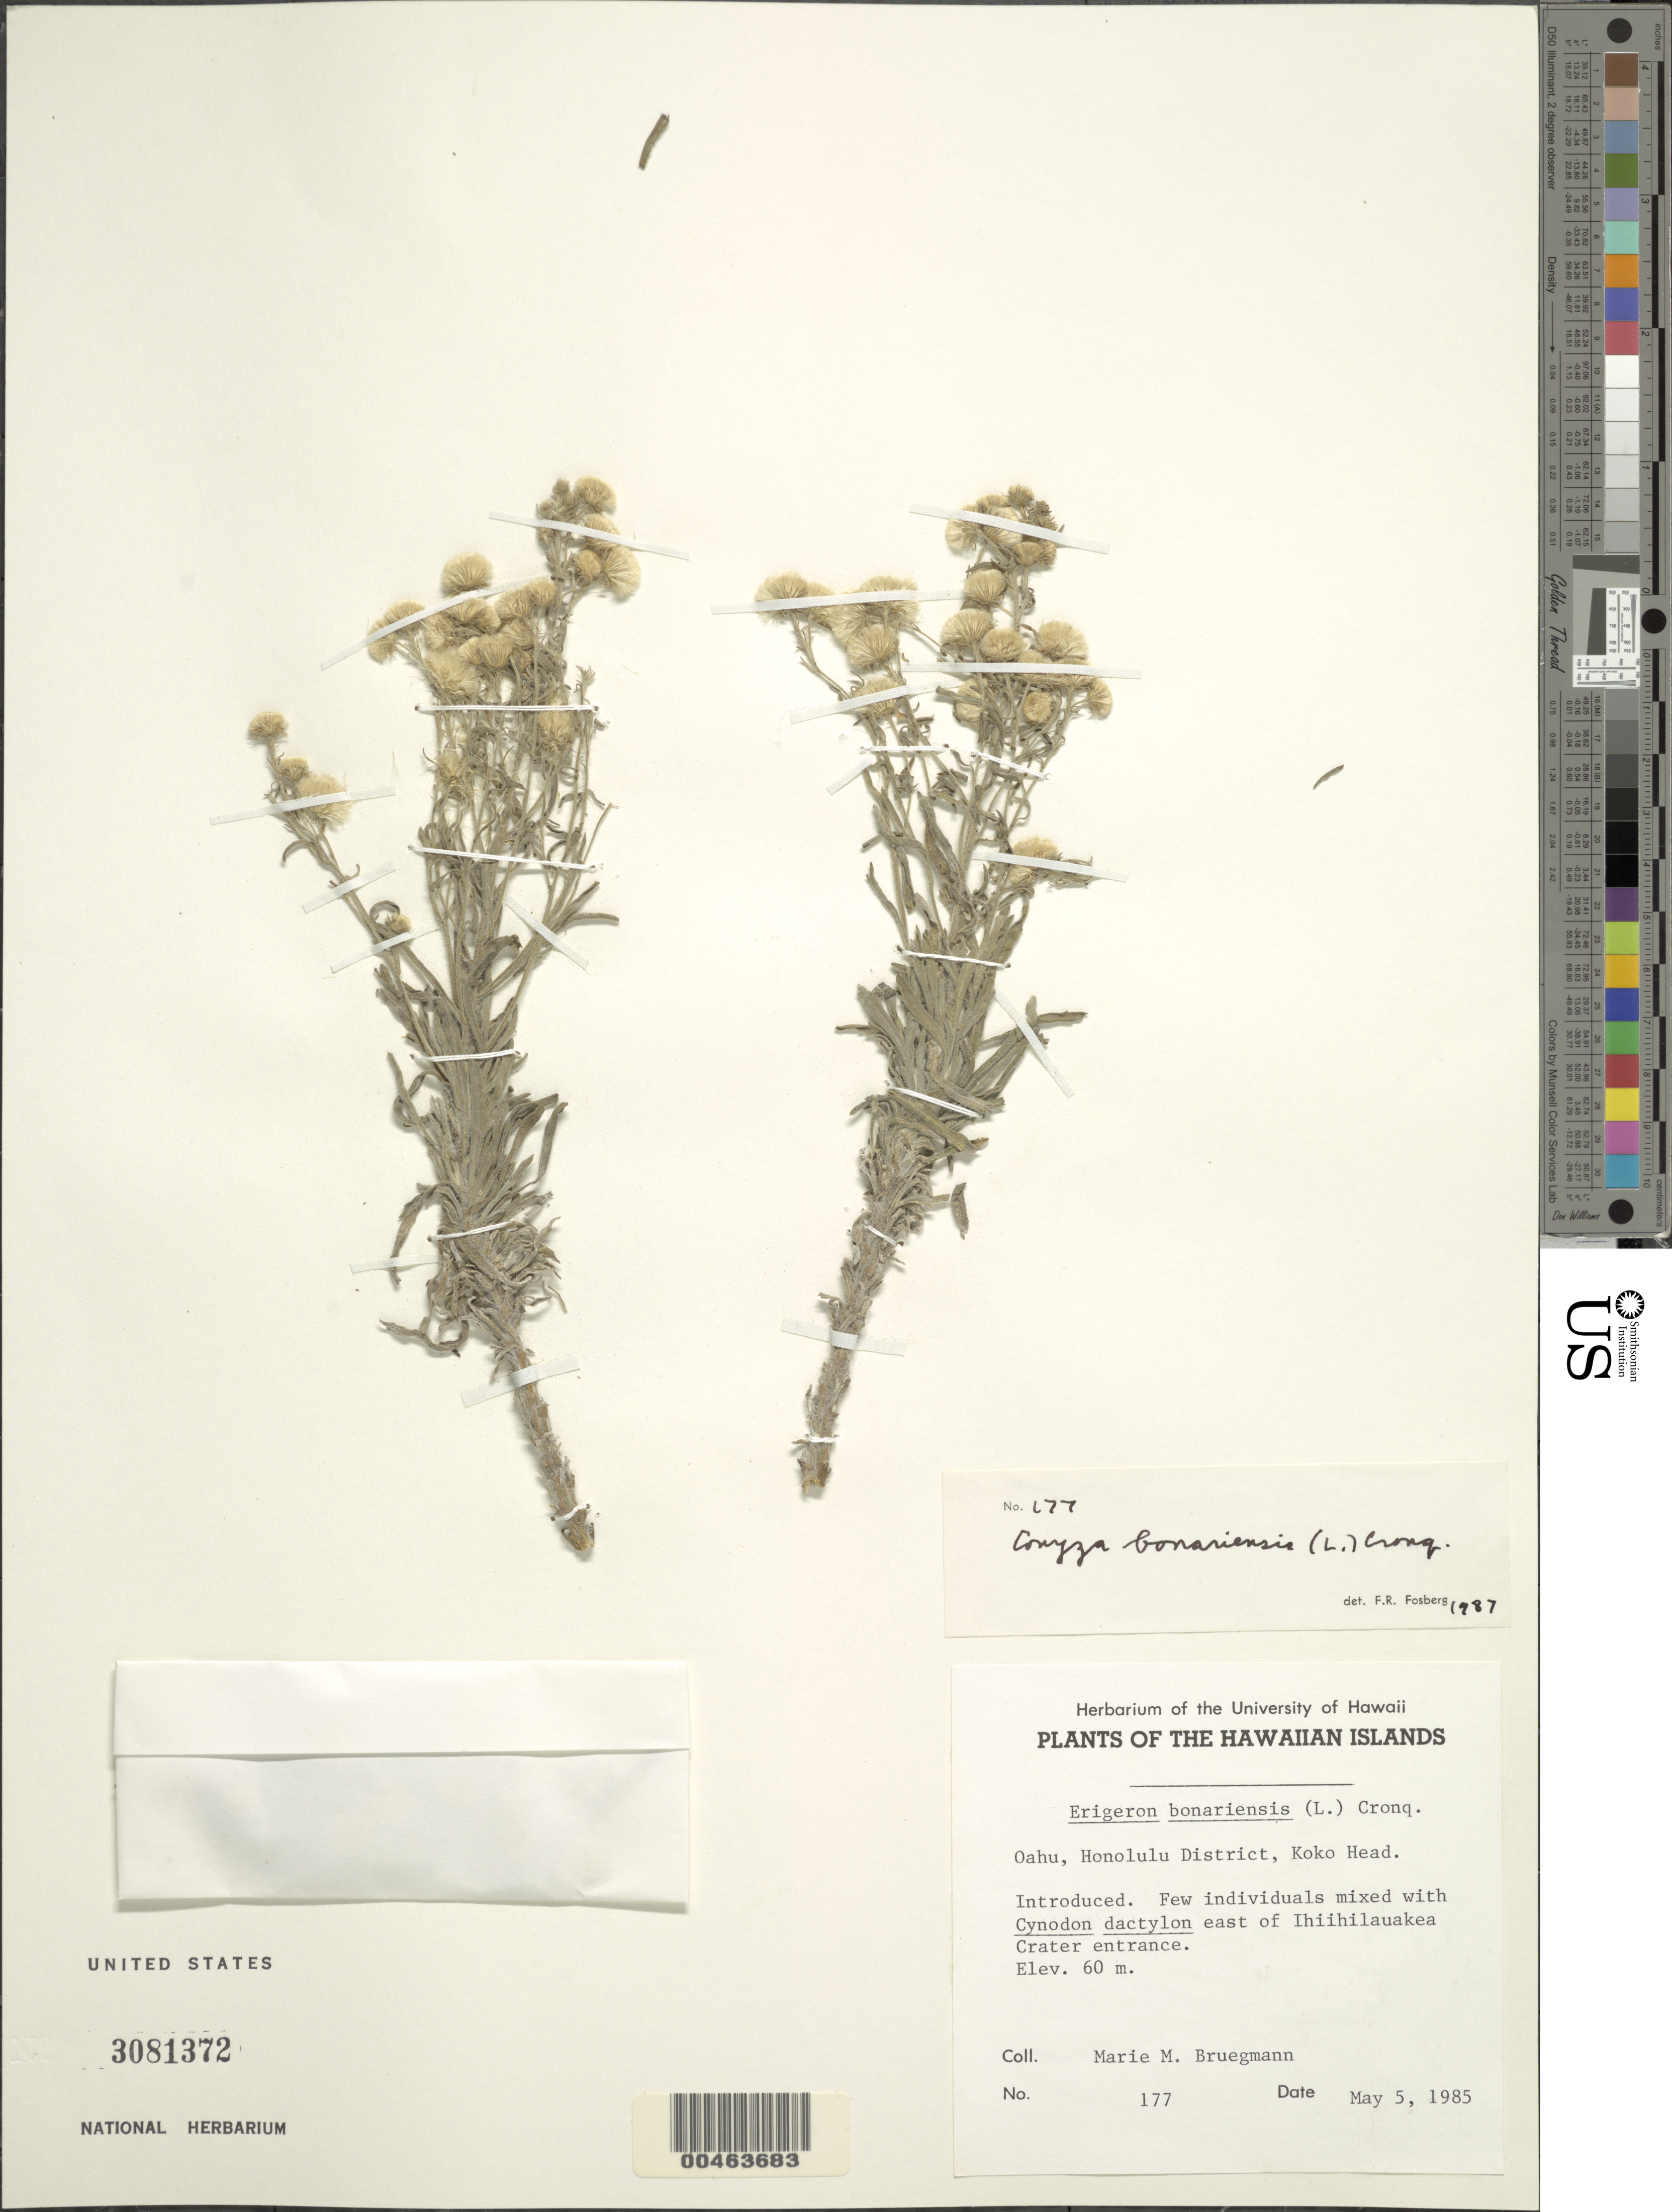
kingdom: Plantae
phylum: Tracheophyta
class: Magnoliopsida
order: Asterales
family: Asteraceae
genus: Erigeron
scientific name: Erigeron bonariensis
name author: L.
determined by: Wagner, W. L., (BOT), Smithsonian Institution - National Museum of Natural History (UNITED STATES)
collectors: M. Bruegmann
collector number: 177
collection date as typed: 5 May 1985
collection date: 1985-05-05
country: United States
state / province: Hawaii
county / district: Honolulu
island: Oahu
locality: Honolulu District, Koko Head. East of Ihiihilauakea Crater entrance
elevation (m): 60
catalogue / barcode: US 3081372